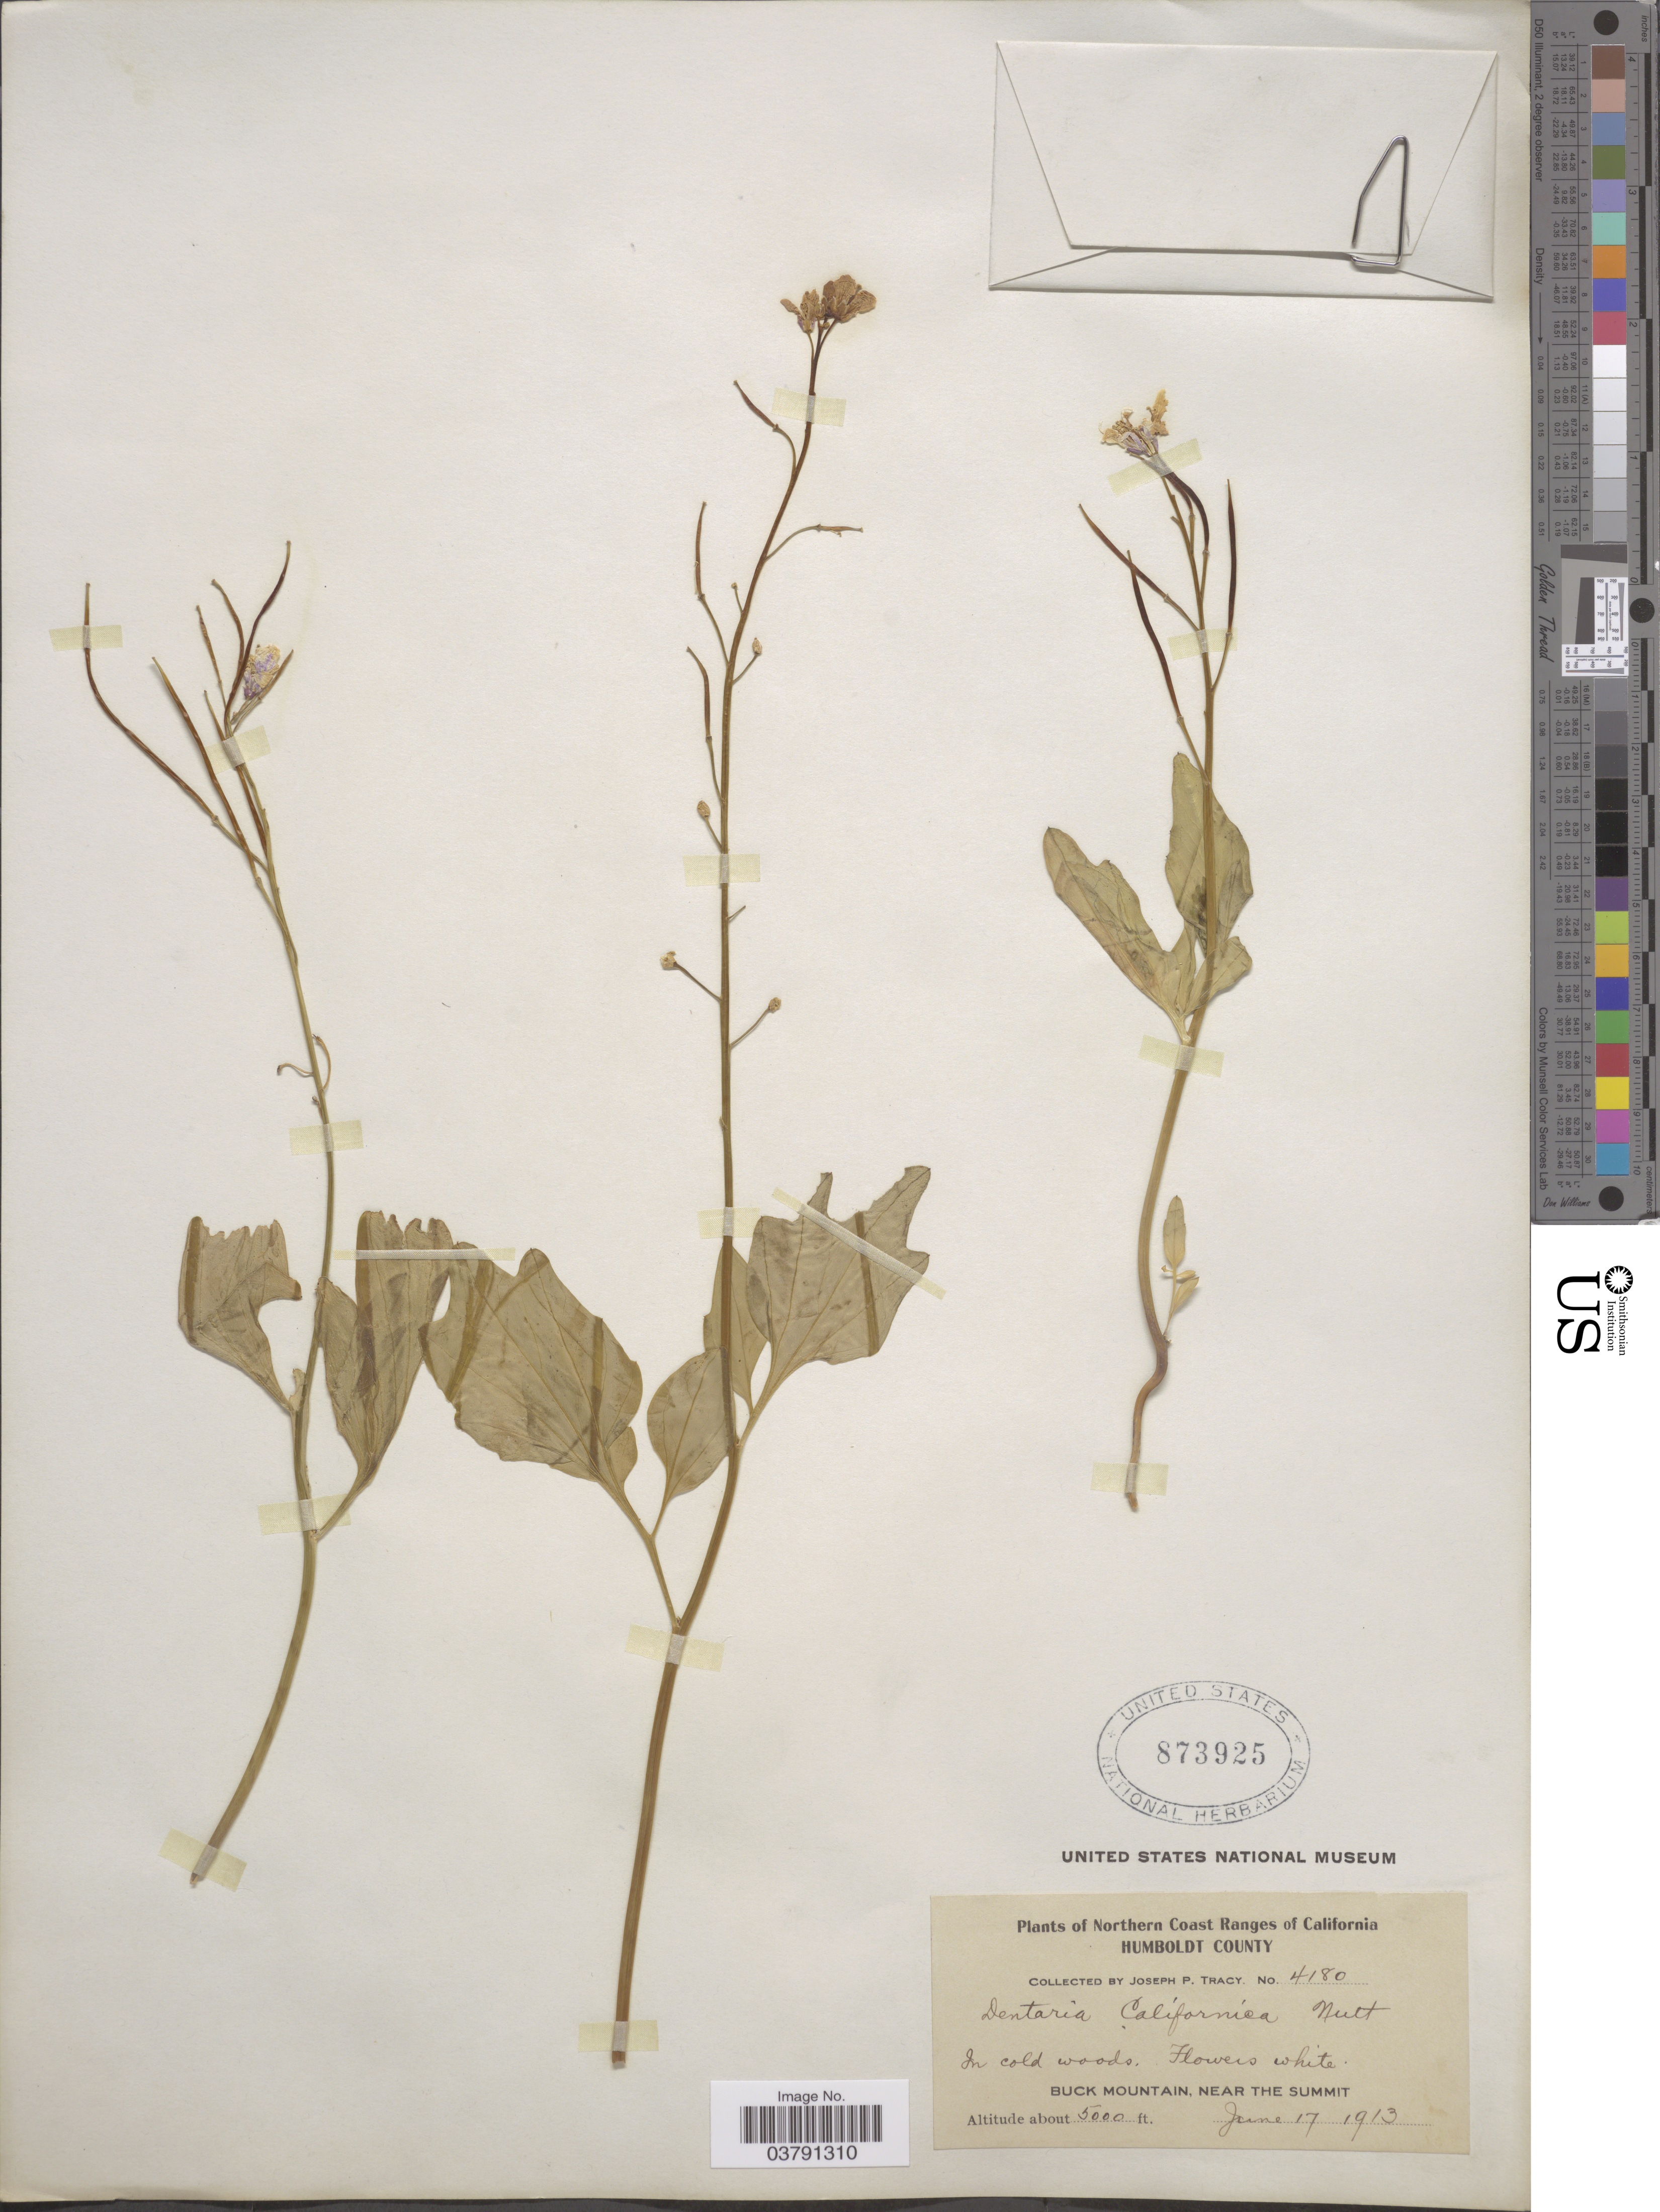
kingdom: Plantae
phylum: Tracheophyta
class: Magnoliopsida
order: Brassicales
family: Brassicaceae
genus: Dentaria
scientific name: Dentaria californica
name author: Nutt.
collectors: J. Tracy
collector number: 4180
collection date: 1913-06-17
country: United States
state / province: California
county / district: Humboldt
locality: Northern Coast Ranges of California. Humboldt County. Buck Mountain, near the summit.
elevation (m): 1524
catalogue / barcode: US 873925